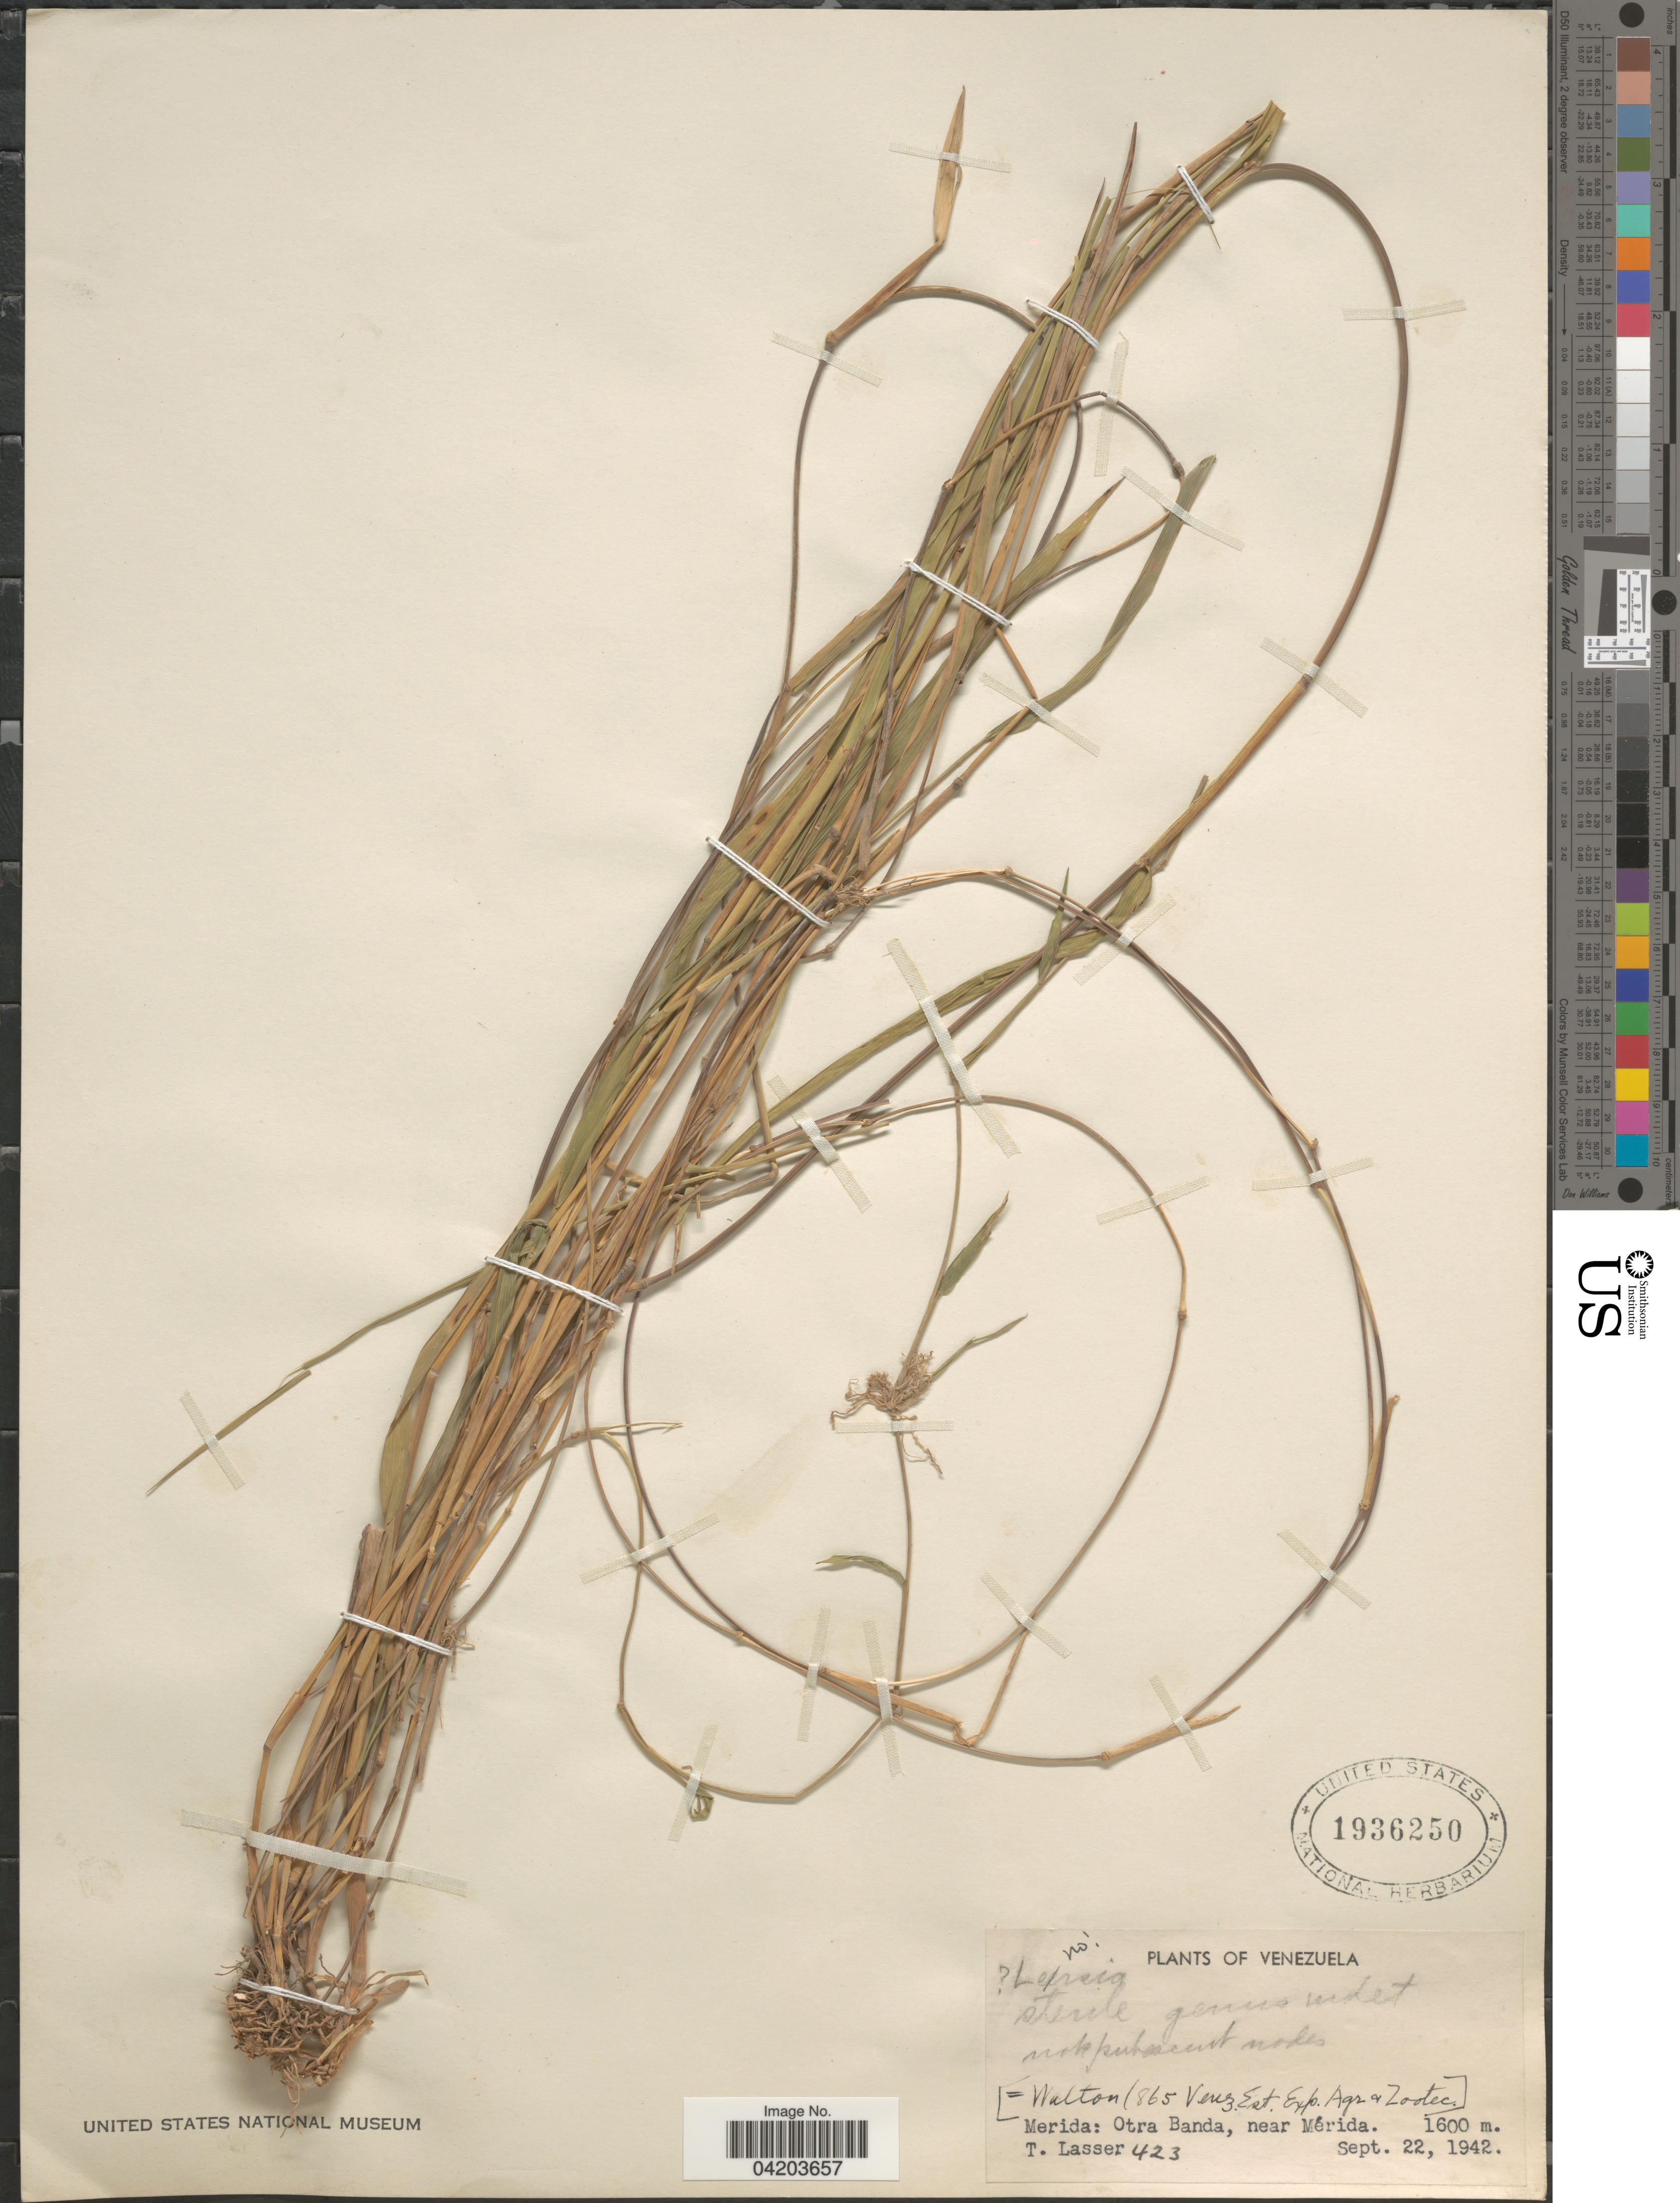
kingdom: Plantae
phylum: Tracheophyta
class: Liliopsida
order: Poales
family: Poaceae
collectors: T. Lasser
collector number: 423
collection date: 1942-09-22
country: Venezuela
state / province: Merida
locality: [=Walton (865 Venz. Est. Exp. Agr & Zootec.]. Otra Banda, near Mérida.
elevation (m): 1600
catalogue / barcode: US 1936250